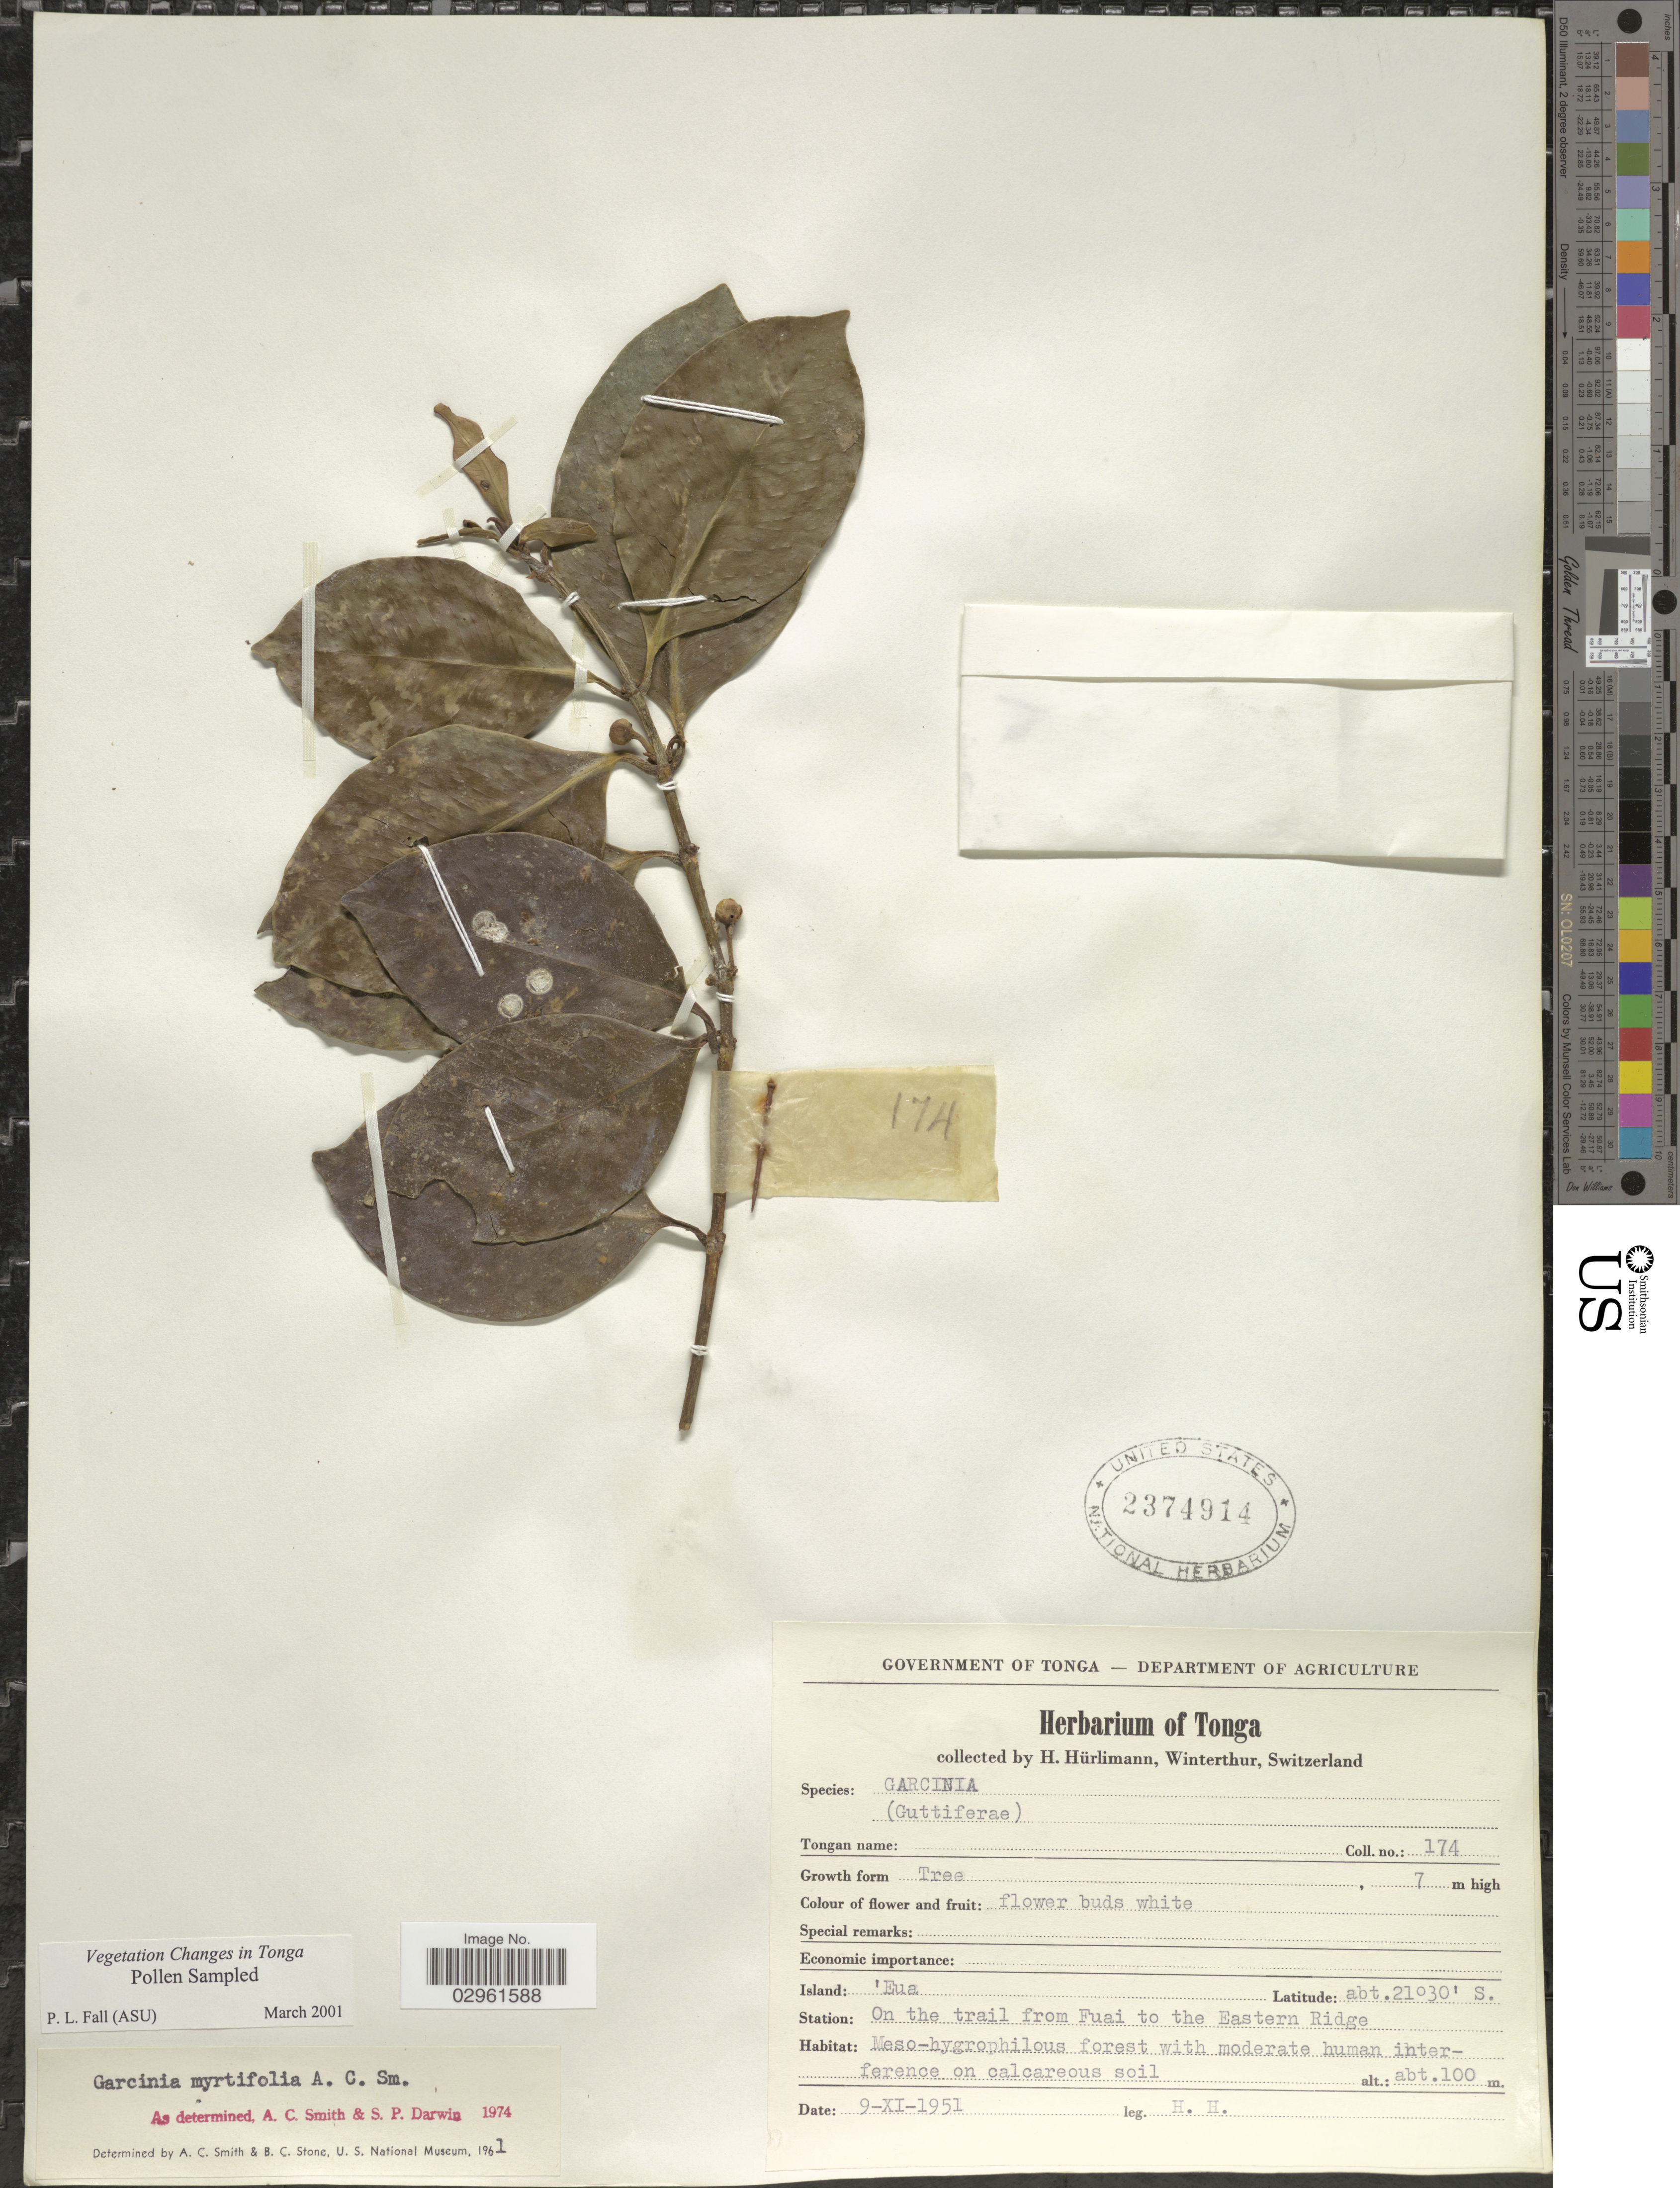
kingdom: Plantae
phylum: Tracheophyta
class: Magnoliopsida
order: Malpighiales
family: Clusiaceae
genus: Garcinia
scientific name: Garcinia myrtifolia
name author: A.C. Sm.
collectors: H. Hürlimann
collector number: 174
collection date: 1951-11-09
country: Tonga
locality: Island: 'Eua. Station: On the trail from Fuai to the Eastern Ridge.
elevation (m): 100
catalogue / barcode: US 2374914